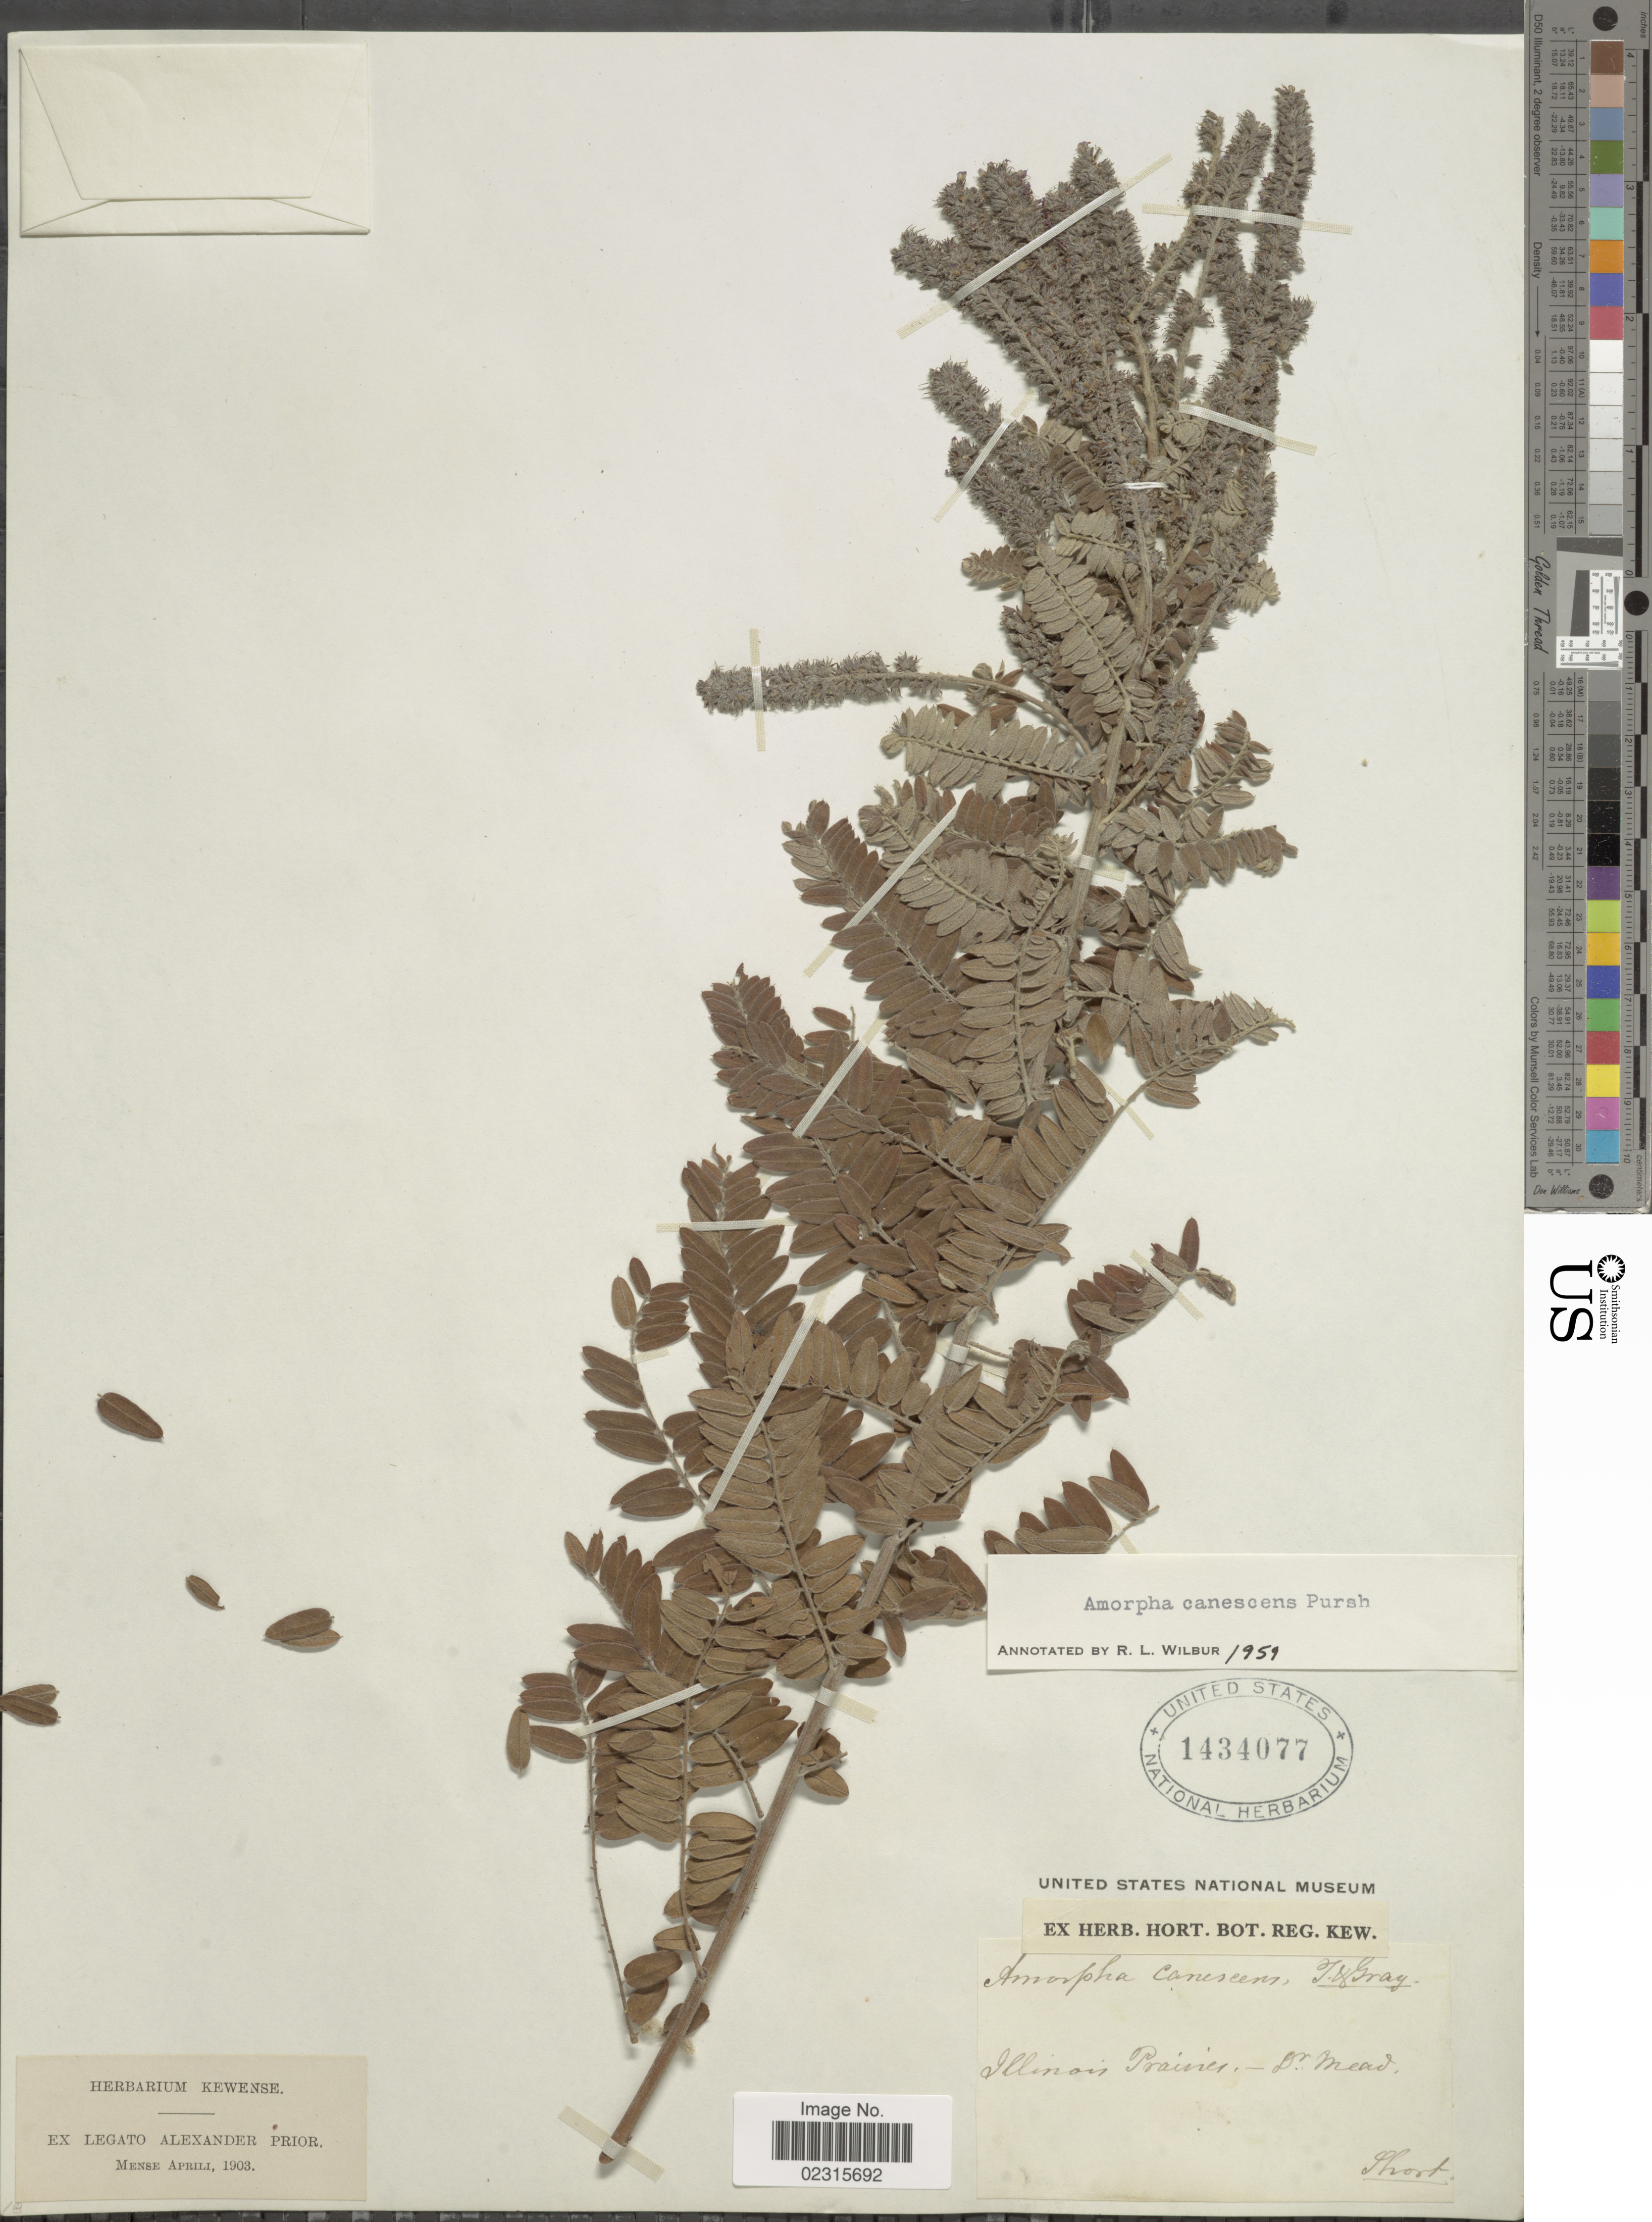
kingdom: Plantae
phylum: Tracheophyta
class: Magnoliopsida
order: Fabales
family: Fabaceae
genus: Amorpha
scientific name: Amorpha canescens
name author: Pursh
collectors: -. Mead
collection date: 1903-04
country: United States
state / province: Illinois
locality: Illinois Prairies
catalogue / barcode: US 1434077